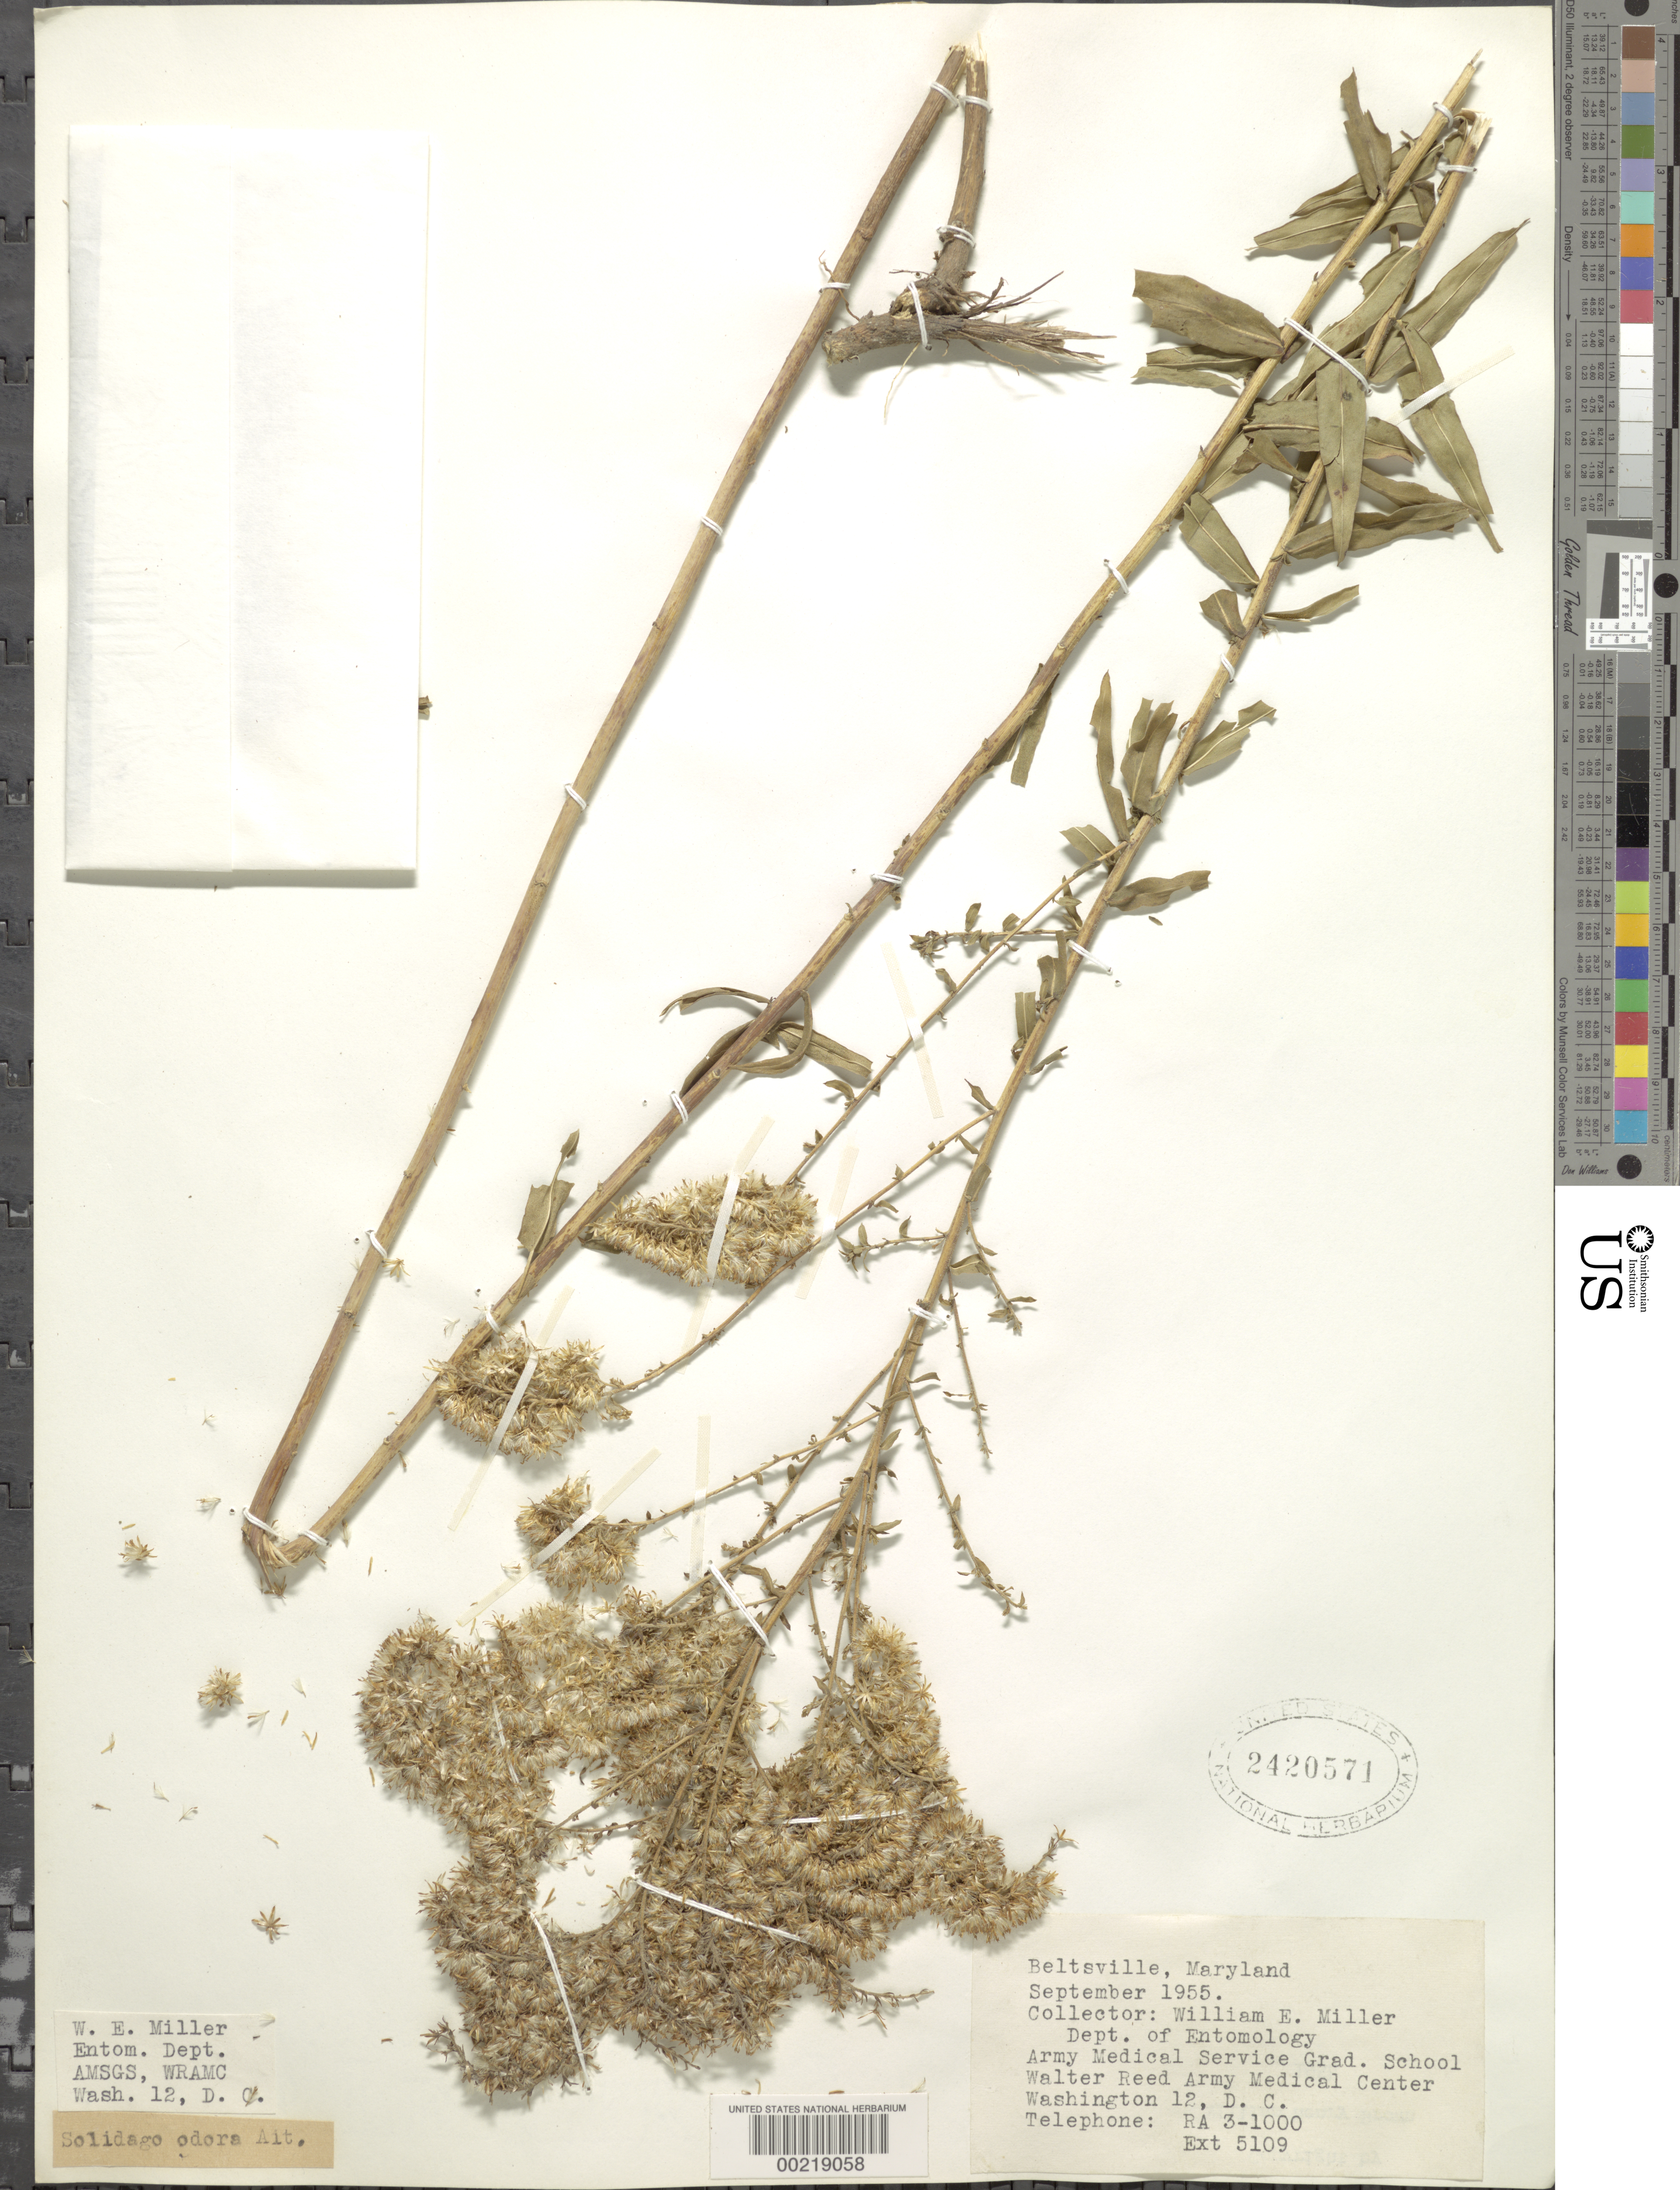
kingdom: Plantae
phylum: Tracheophyta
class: Magnoliopsida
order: Asterales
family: Asteraceae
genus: Solidago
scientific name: Solidago odora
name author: Aiton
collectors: W. E. Miller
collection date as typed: Sep 1955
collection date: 1955-09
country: United States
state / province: Maryland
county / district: Prince George's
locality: Beltsville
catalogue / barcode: US 2420571